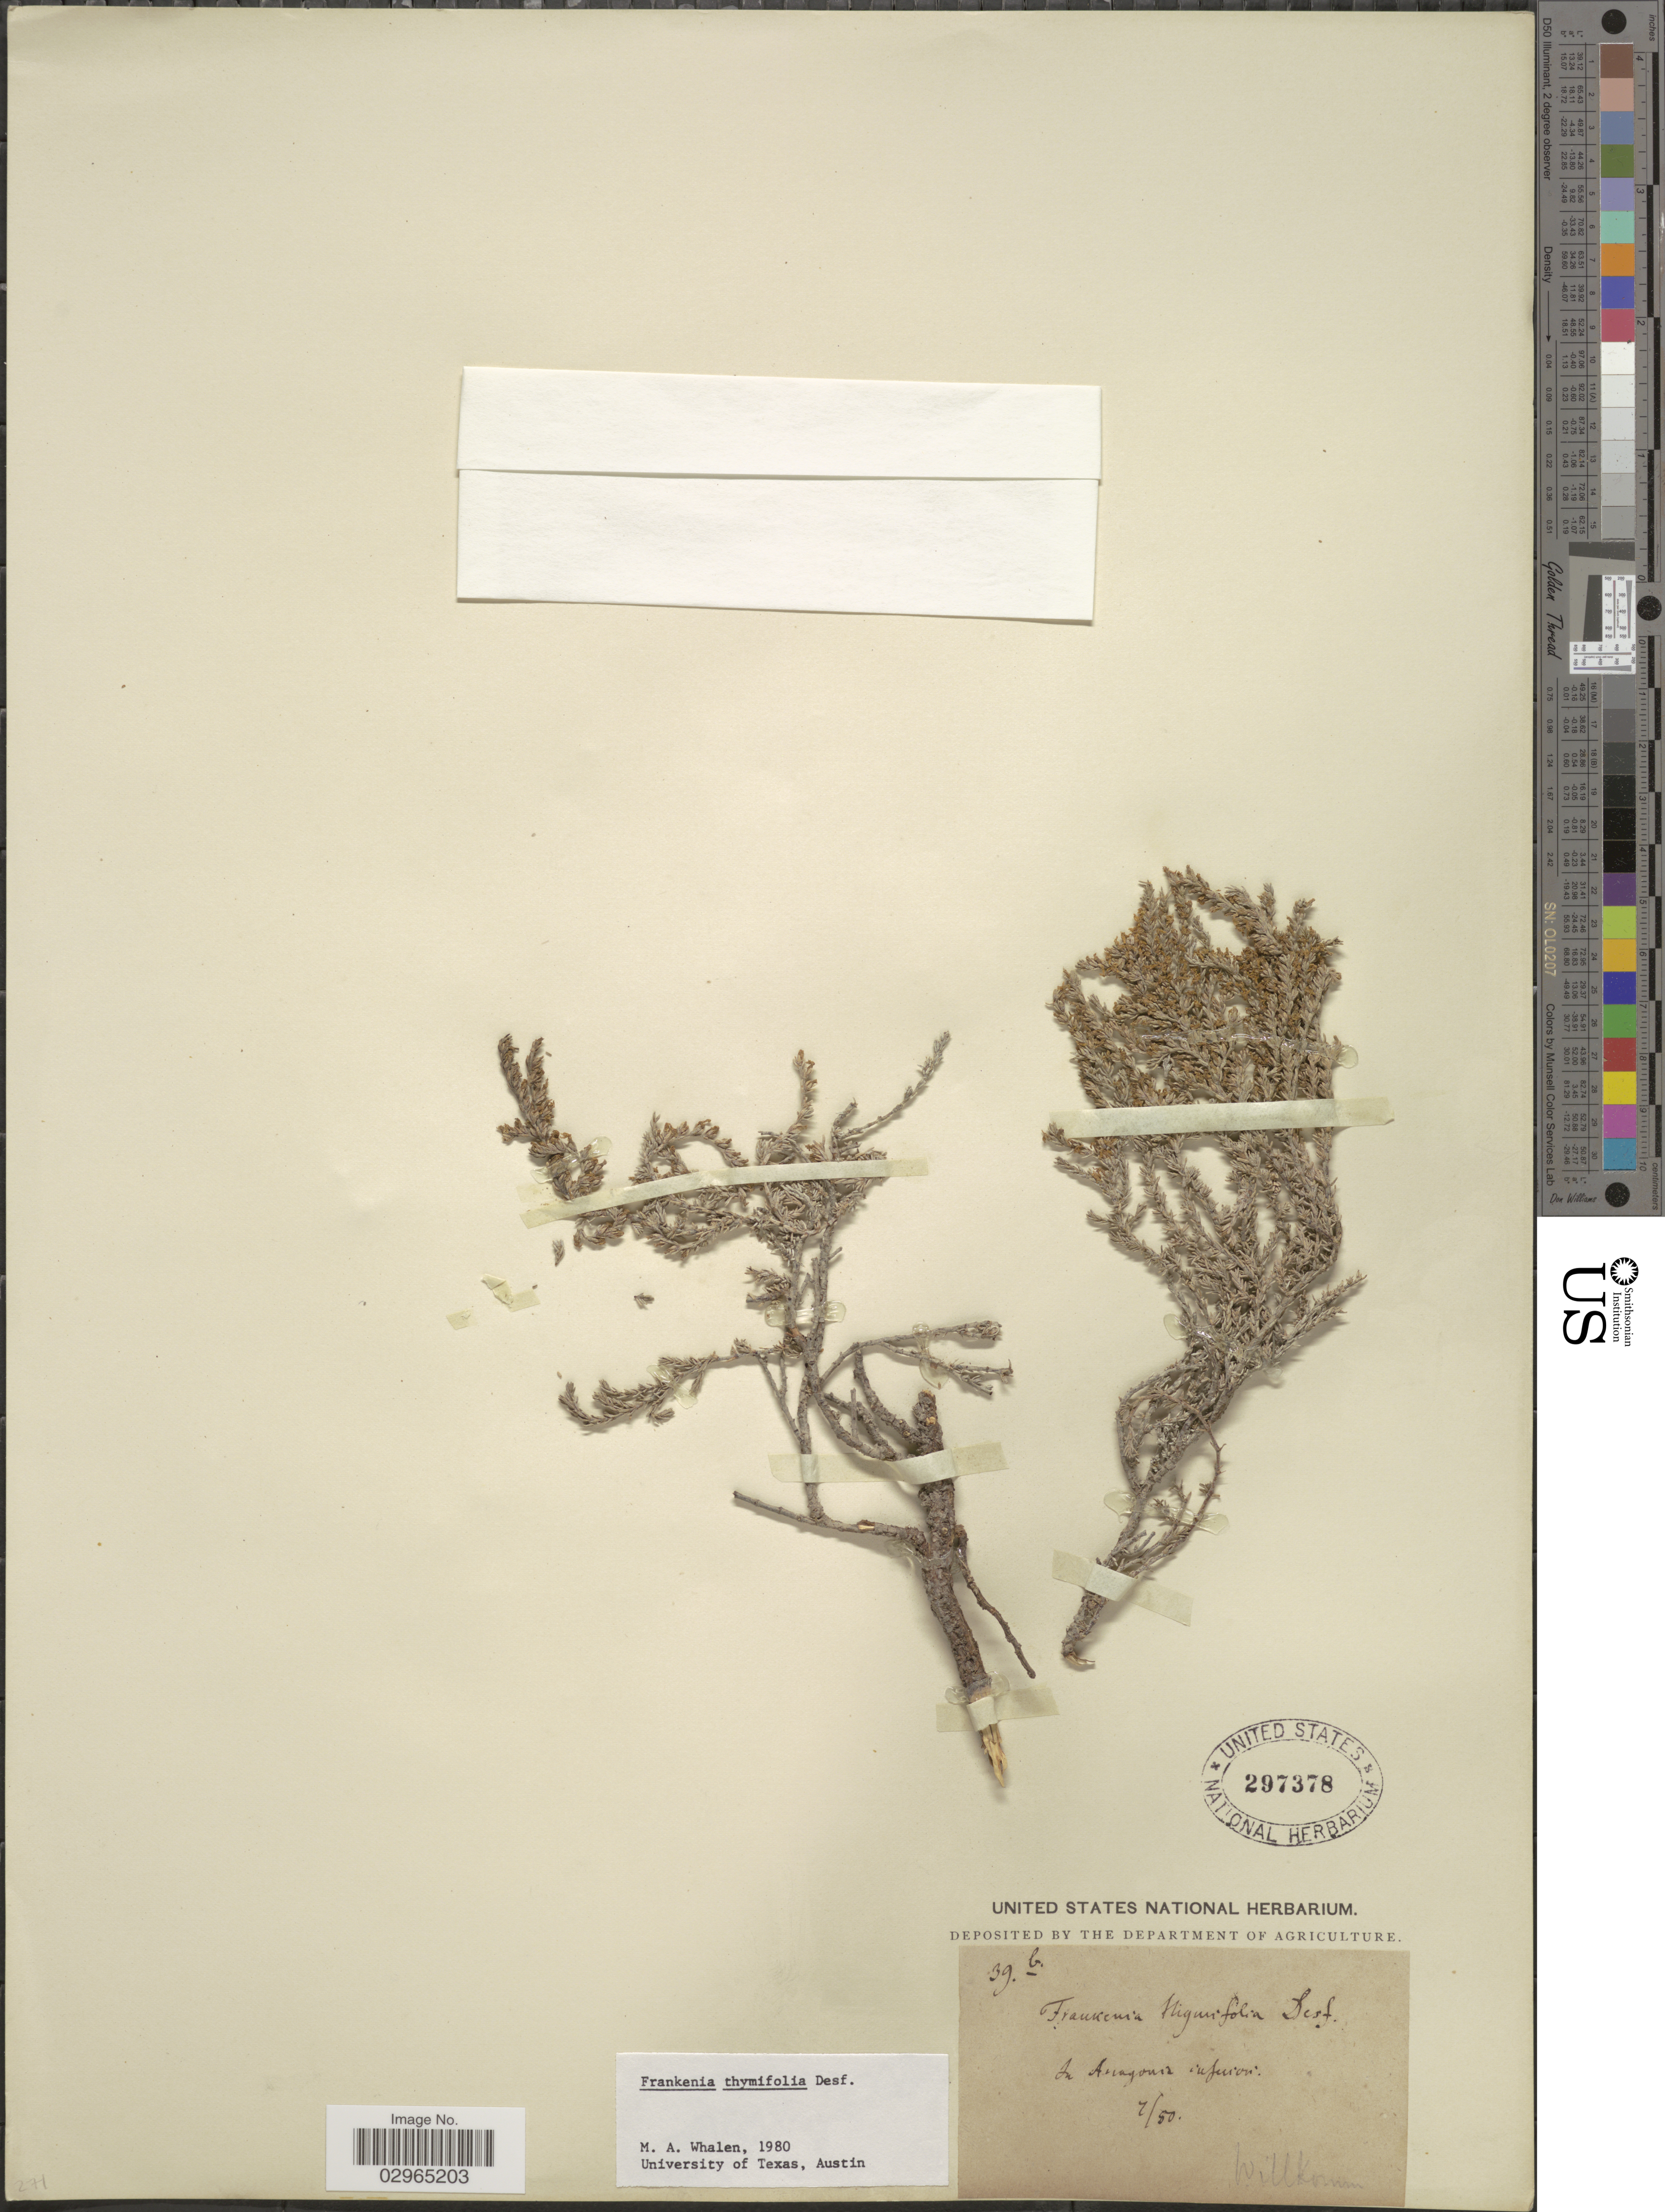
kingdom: Plantae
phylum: Tracheophyta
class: Magnoliopsida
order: Caryophyllales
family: Frankeniaceae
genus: Frankenia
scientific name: Frankenia thymifolia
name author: Desf.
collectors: -. Willkomm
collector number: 39b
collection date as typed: Transcribed d/m/y: /7/50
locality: In Anayonis [interpreted] inferior.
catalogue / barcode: US 297378